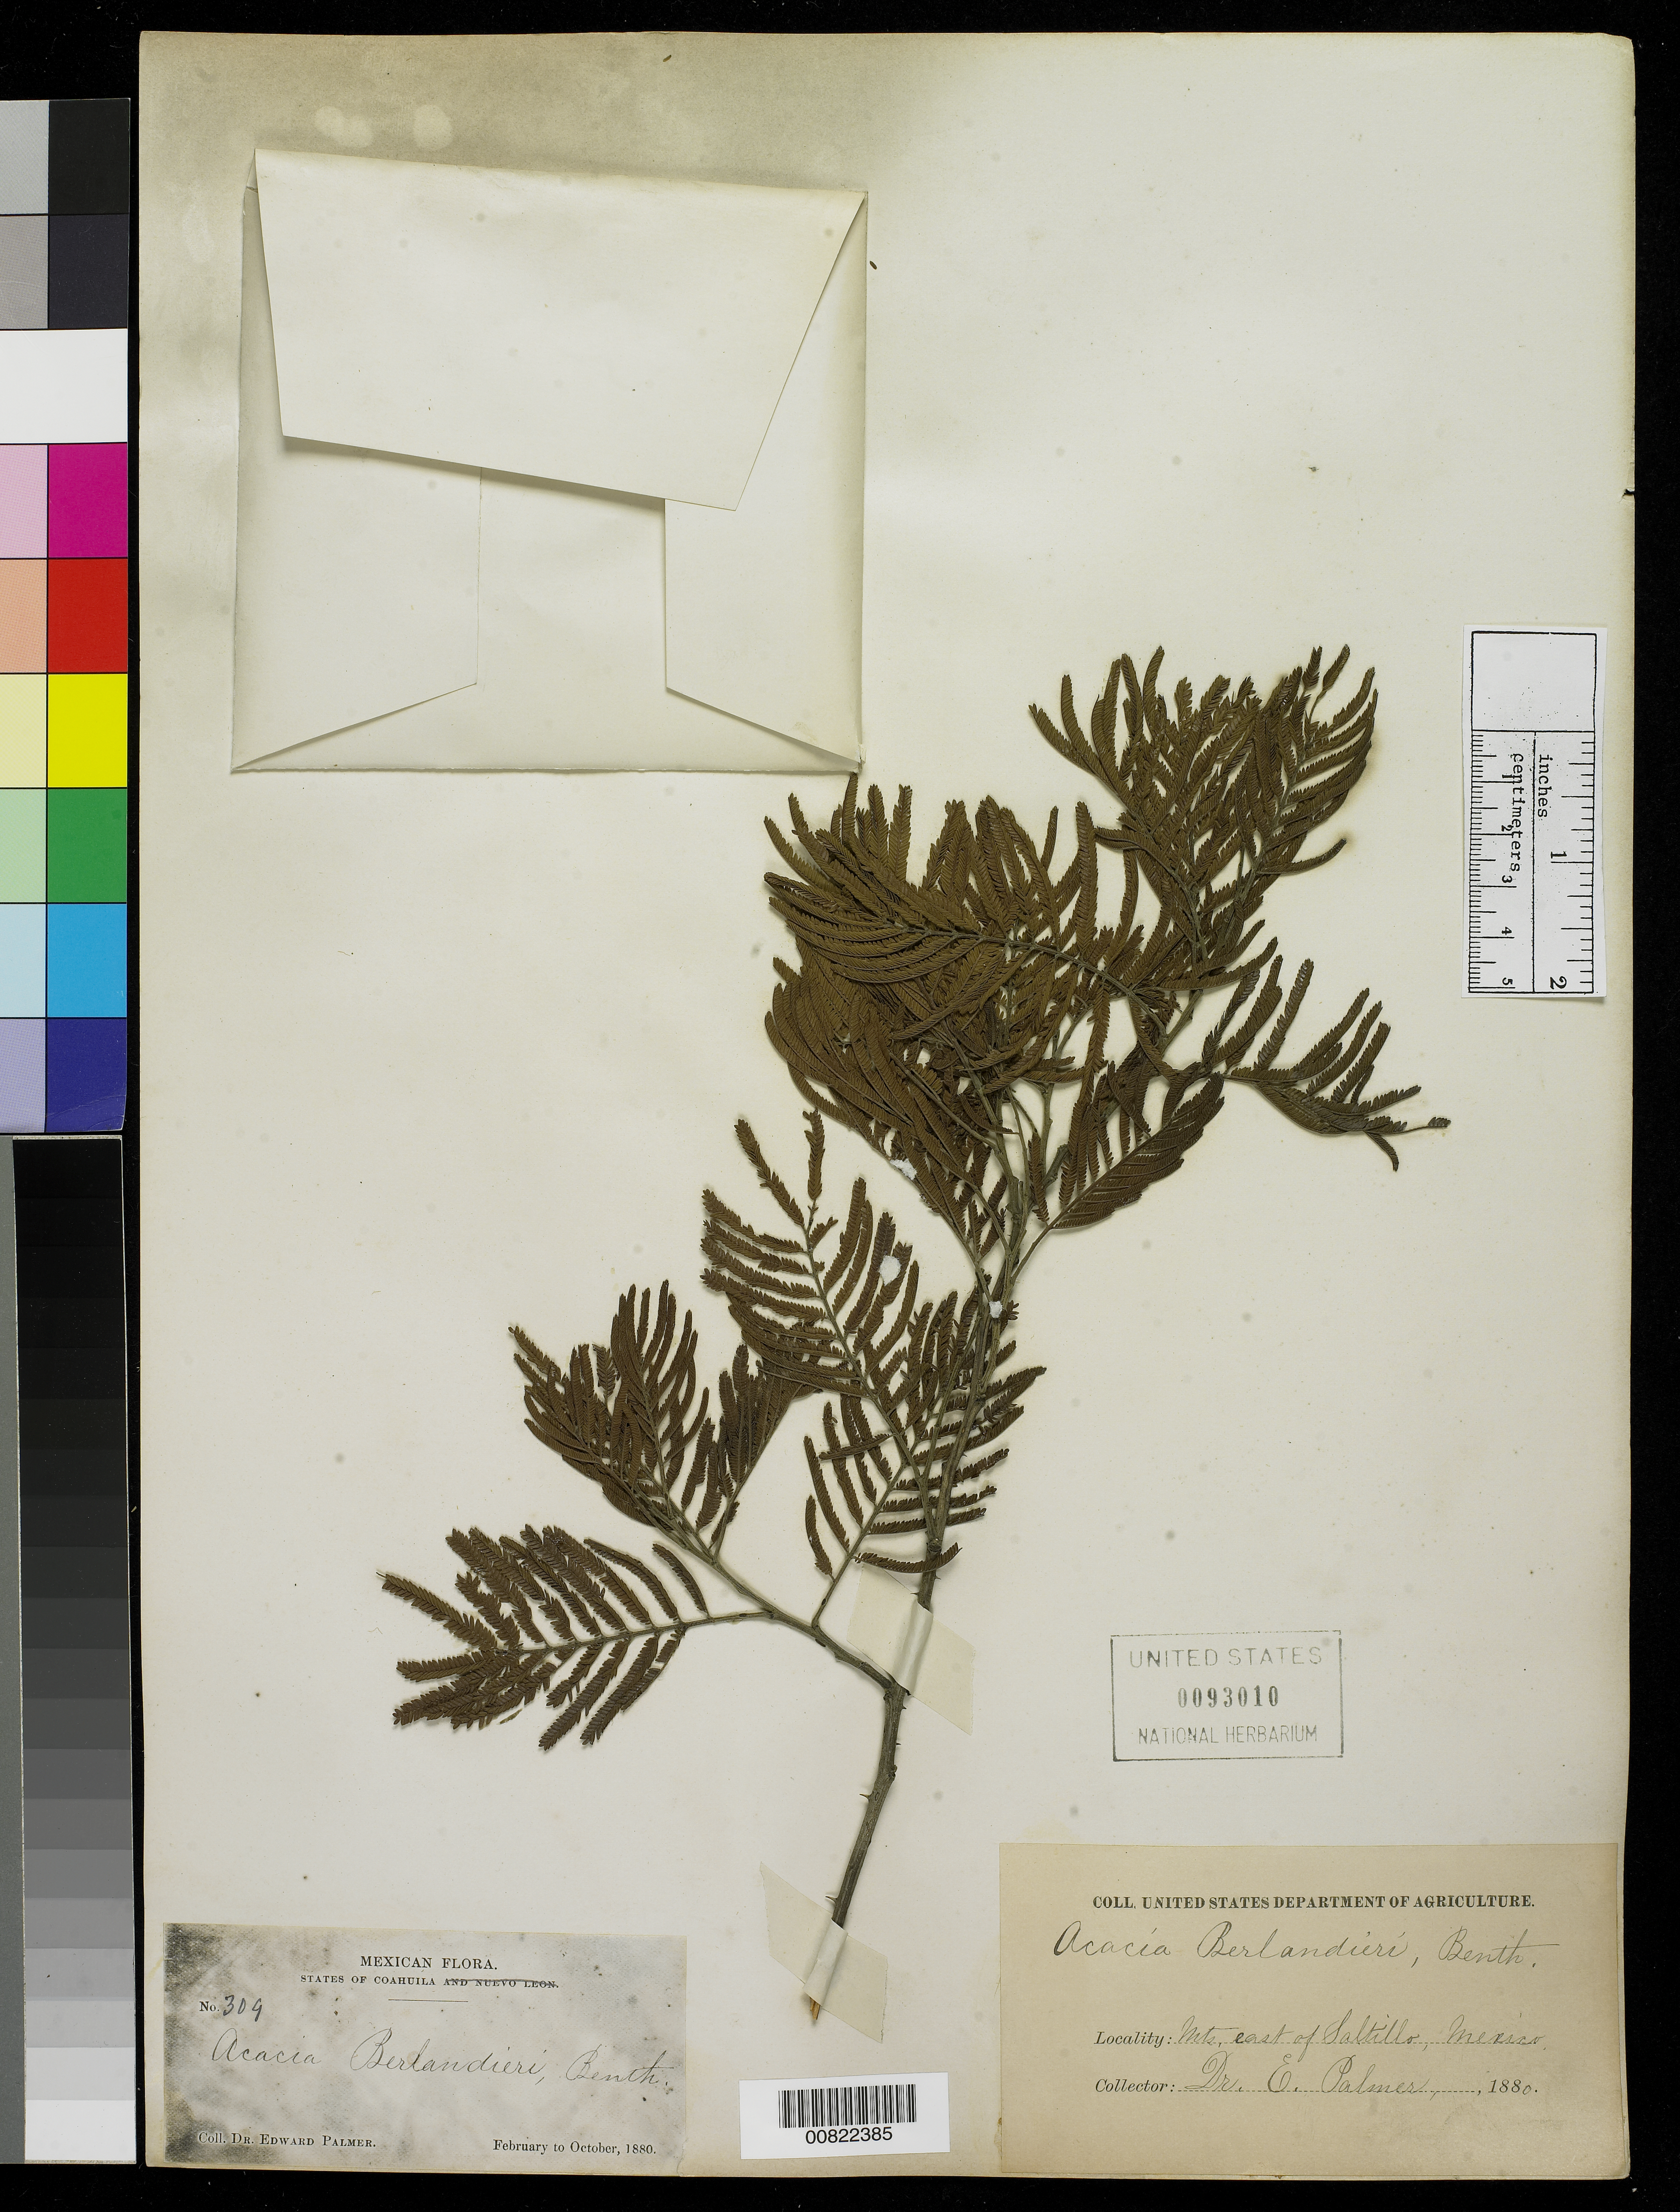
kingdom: Plantae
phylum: Tracheophyta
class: Magnoliopsida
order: Fabales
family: Fabaceae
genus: Senegalia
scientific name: Senegalia berlandieri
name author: (Benth.) Britton & Rose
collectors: E. Palmer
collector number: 309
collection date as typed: Feb 1880 to -- Oct 1880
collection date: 1880-02/1880-10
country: Mexico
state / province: Coahuila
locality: Mts. East of Saltillo, Coahuila.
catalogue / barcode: US 93010